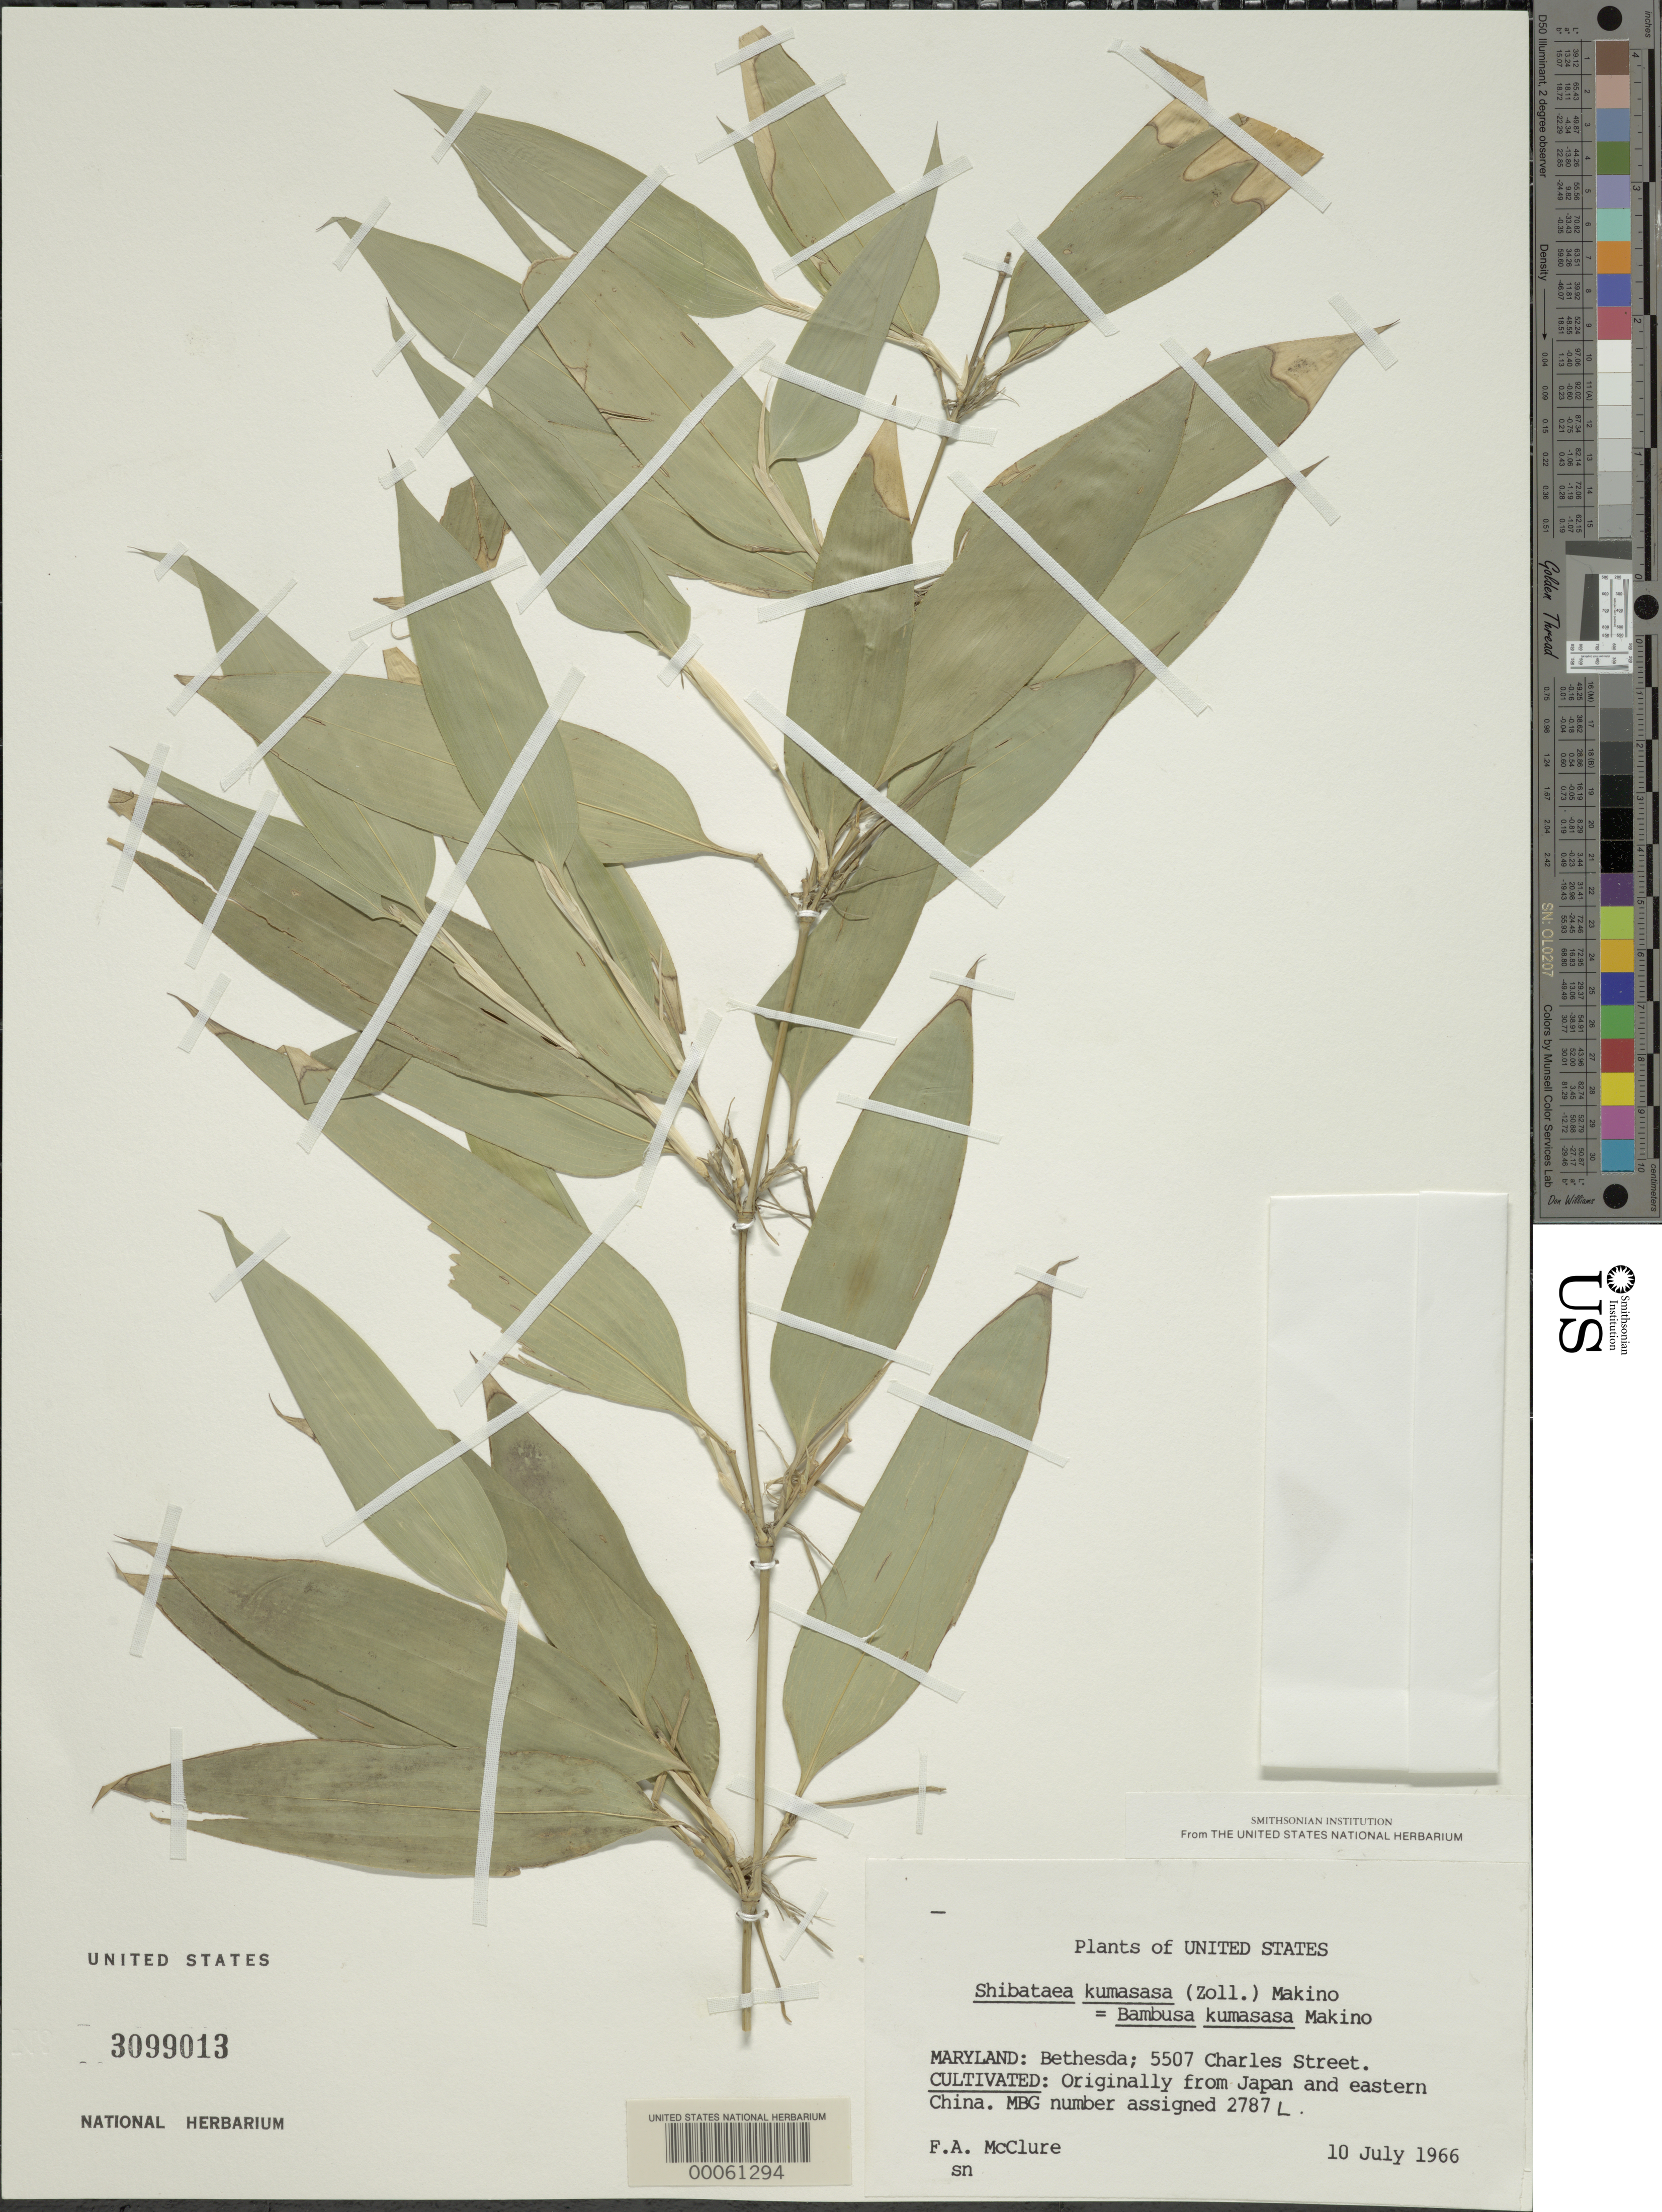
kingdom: Plantae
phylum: Tracheophyta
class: Liliopsida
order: Poales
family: Poaceae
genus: Shibataea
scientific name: Shibataea kumasasa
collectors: F. A. McClure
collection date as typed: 10 Jul 1966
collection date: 1966-07-10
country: United States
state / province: Maryland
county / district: Montgomery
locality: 5507 Charles Street, Bethesda (McClure's garden)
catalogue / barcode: US 3099013